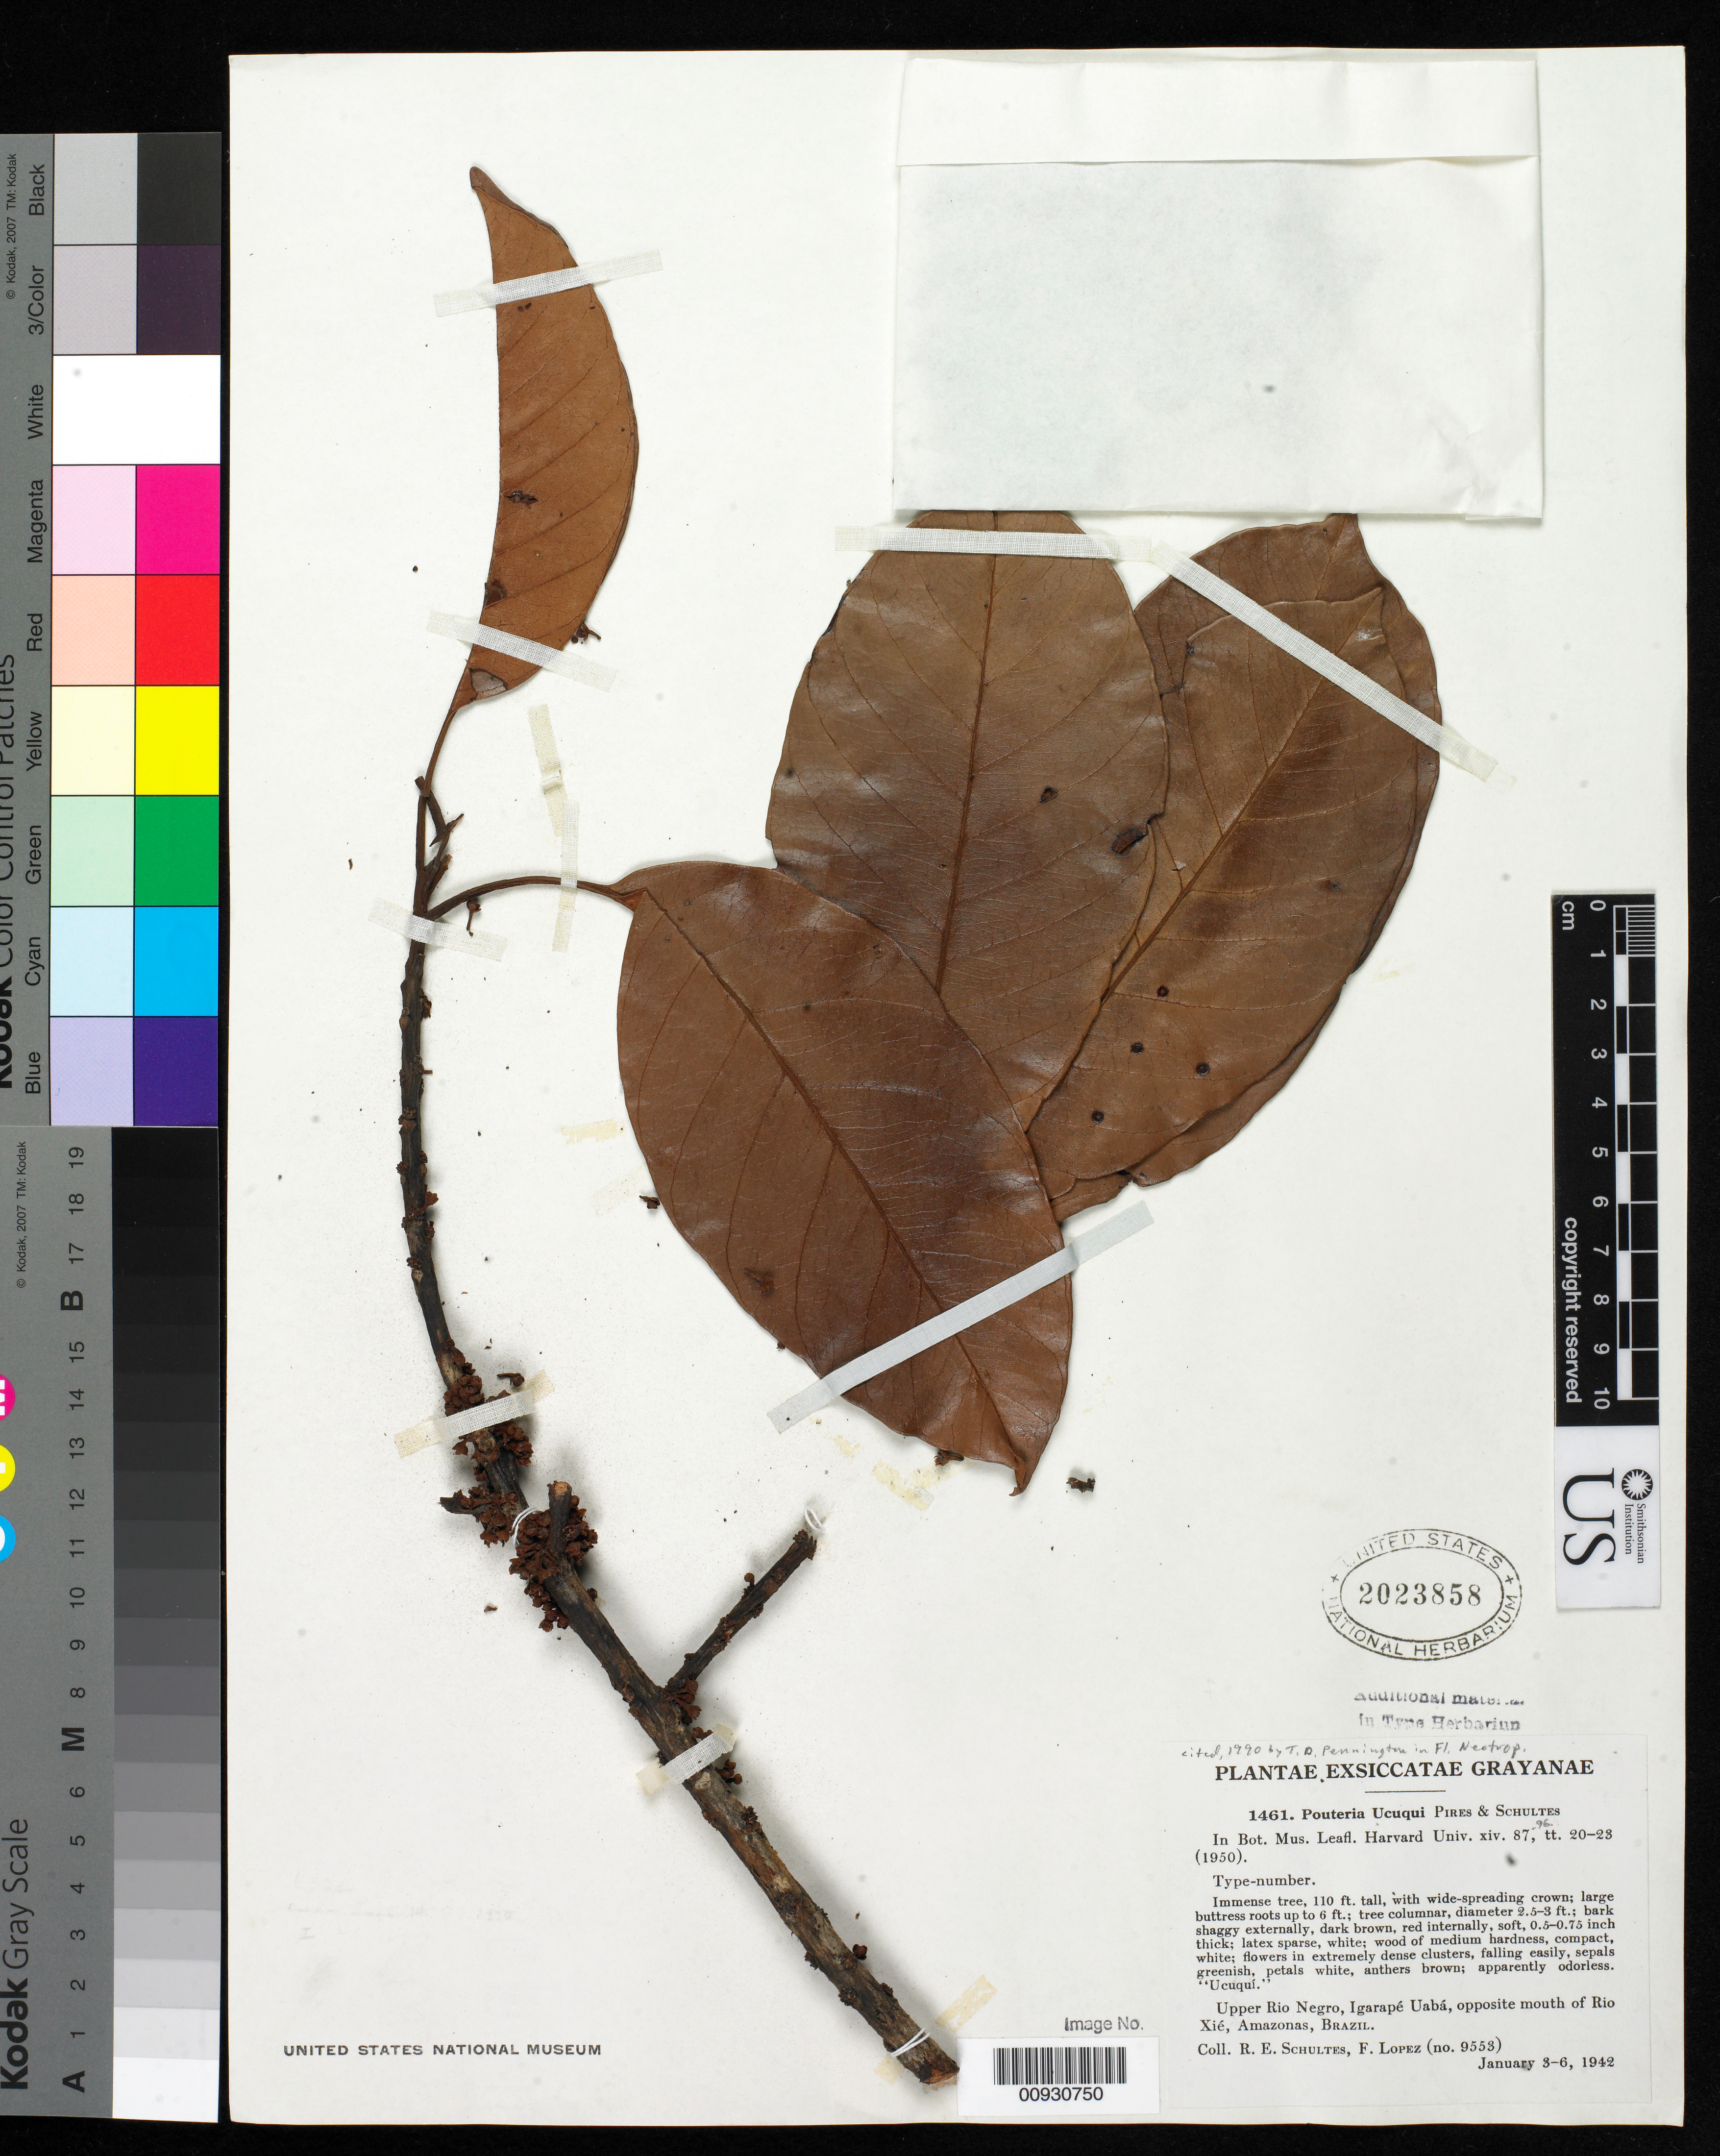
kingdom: Plantae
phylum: Tracheophyta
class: Magnoliopsida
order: Ericales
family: Sapotaceae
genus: Pouteria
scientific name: Pouteria ucuqui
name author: Pires & R.E. Schult.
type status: Isotype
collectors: R. E. Schultes & F. López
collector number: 9553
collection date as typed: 03 Jan 1942 to 06 Jan 1942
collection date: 1942-01-03/1942-01-06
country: Brazil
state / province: Amazonas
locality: Upper Río Negro, Igarapé Uabá, opposite mouth of Río Xié.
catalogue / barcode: US 2023858